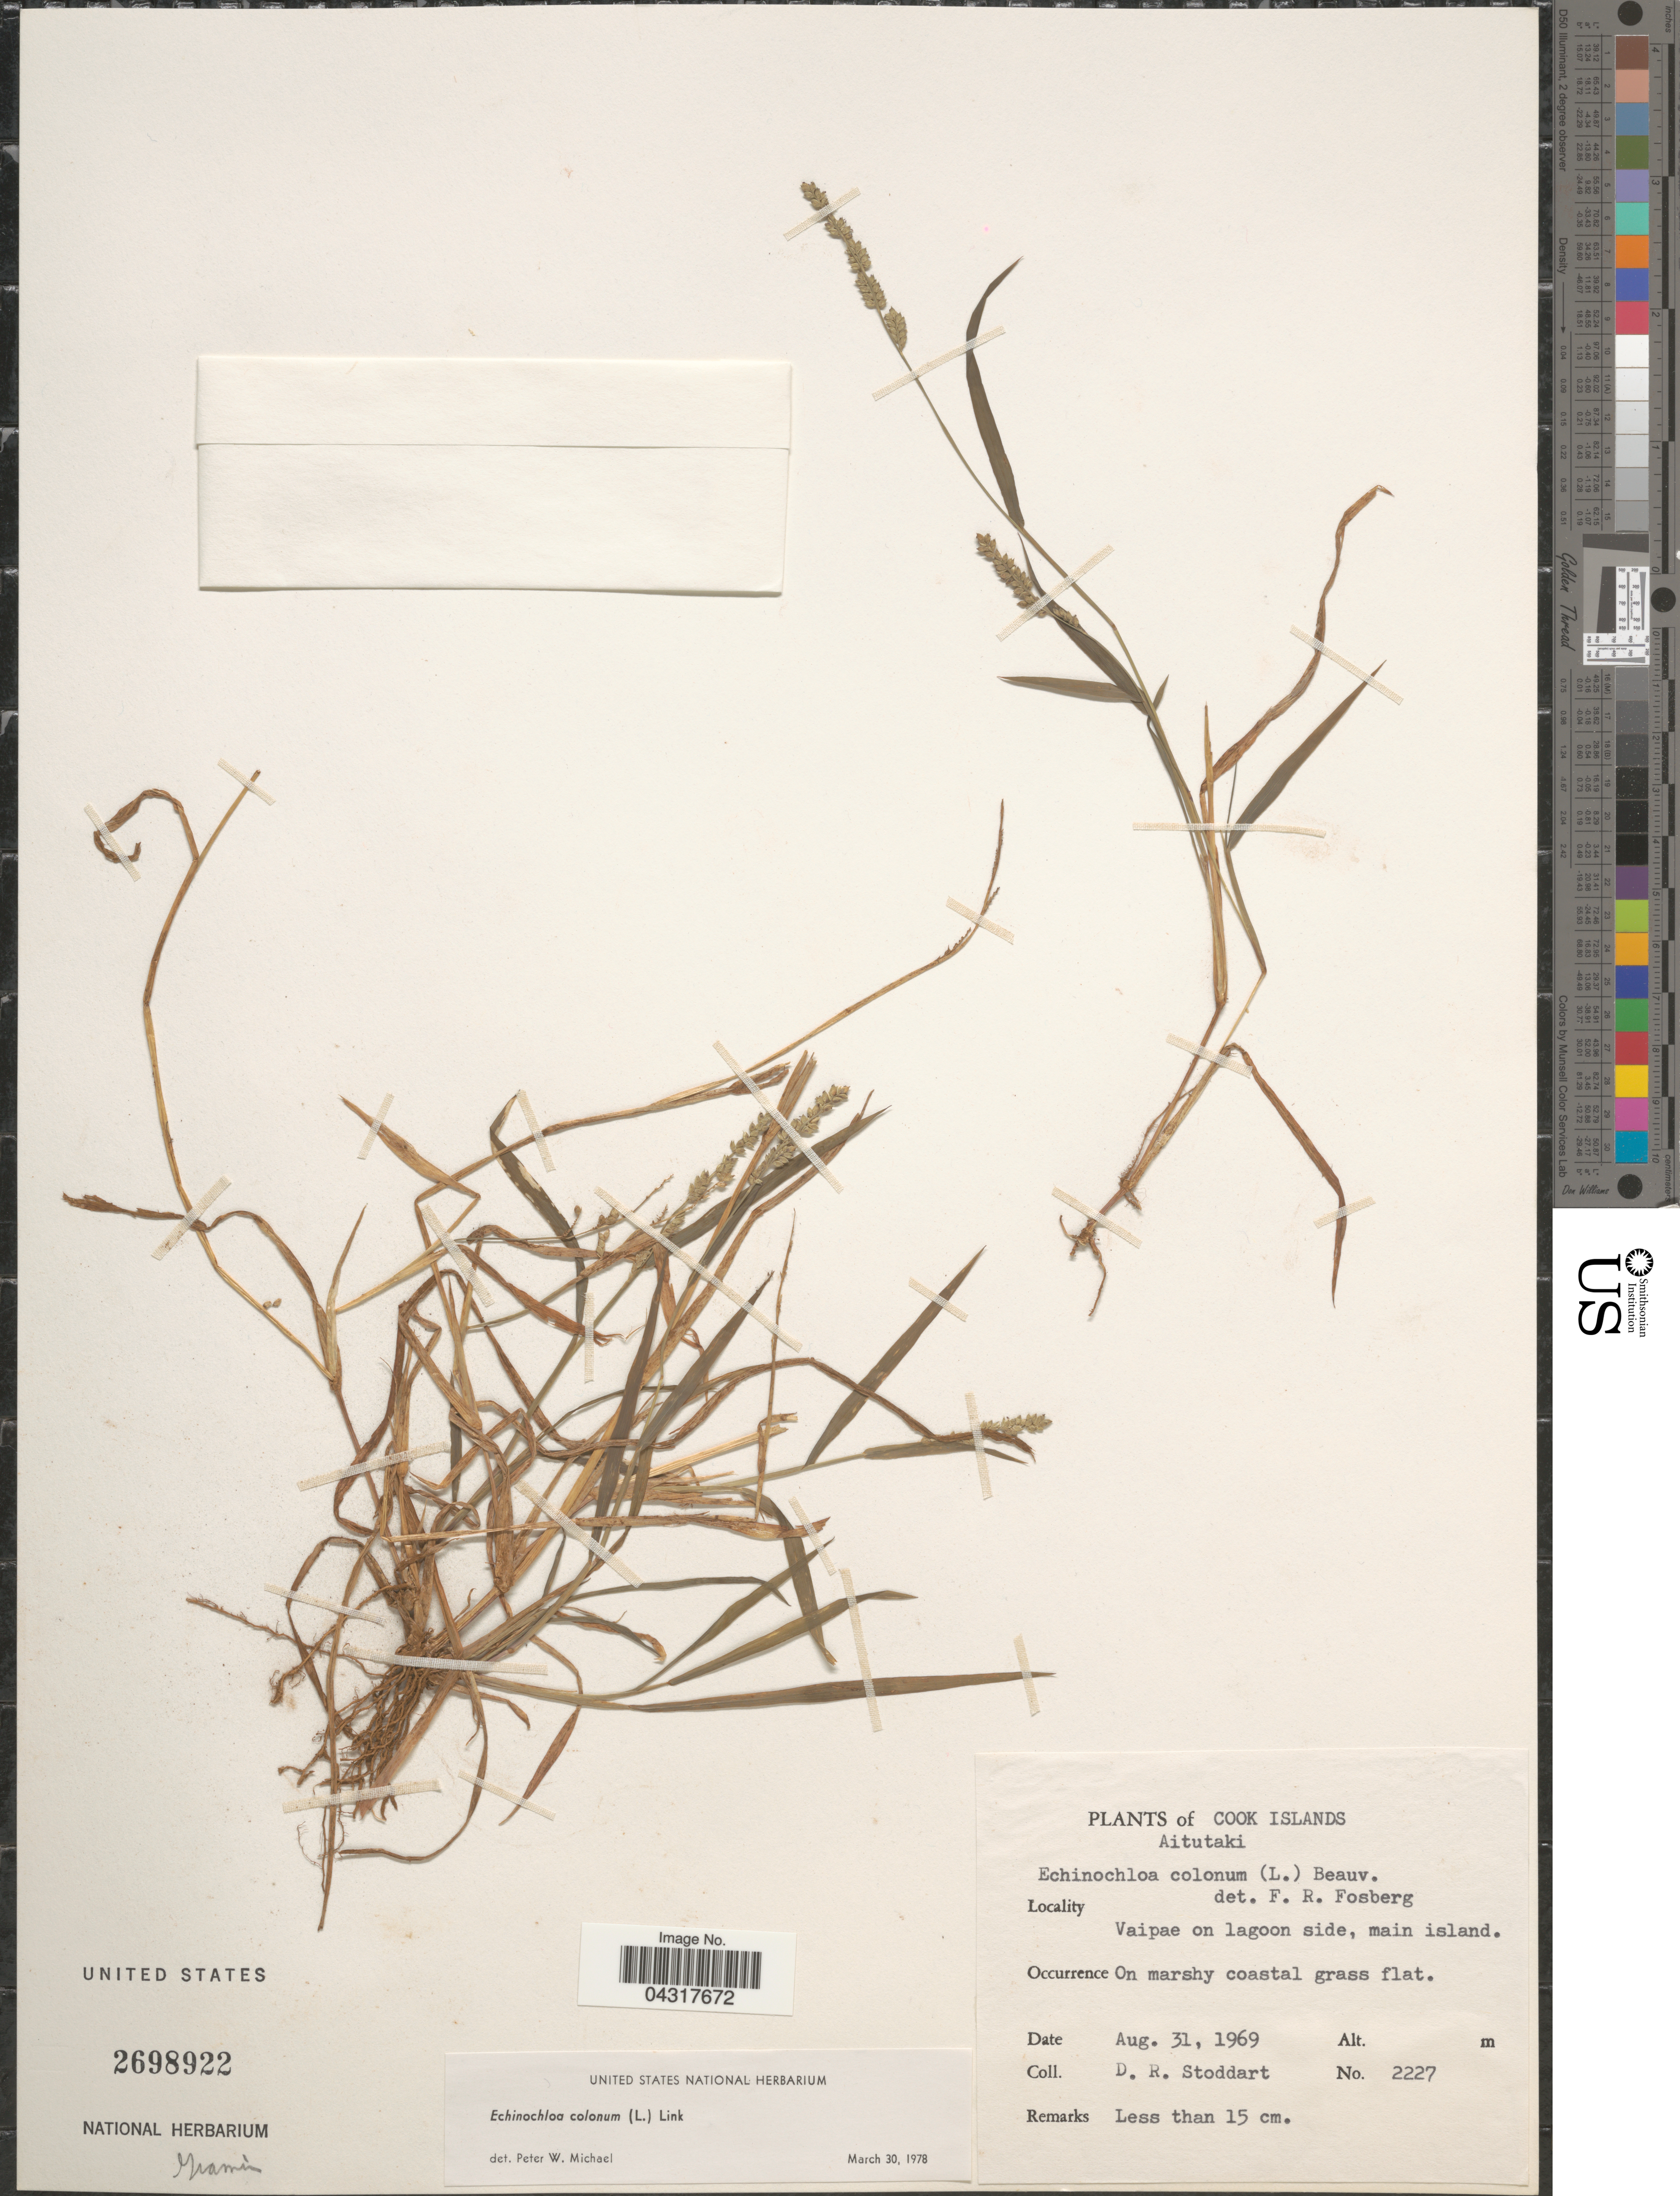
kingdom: Plantae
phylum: Tracheophyta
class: Liliopsida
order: Poales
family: Poaceae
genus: Echinochloa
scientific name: Echinochloa colona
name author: (L.) Link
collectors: D. R. Stoddart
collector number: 2227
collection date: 1969-08-31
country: Cook Islands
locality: Aitutaki. Vaipae on lagoon side, main island.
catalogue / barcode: US 2698922